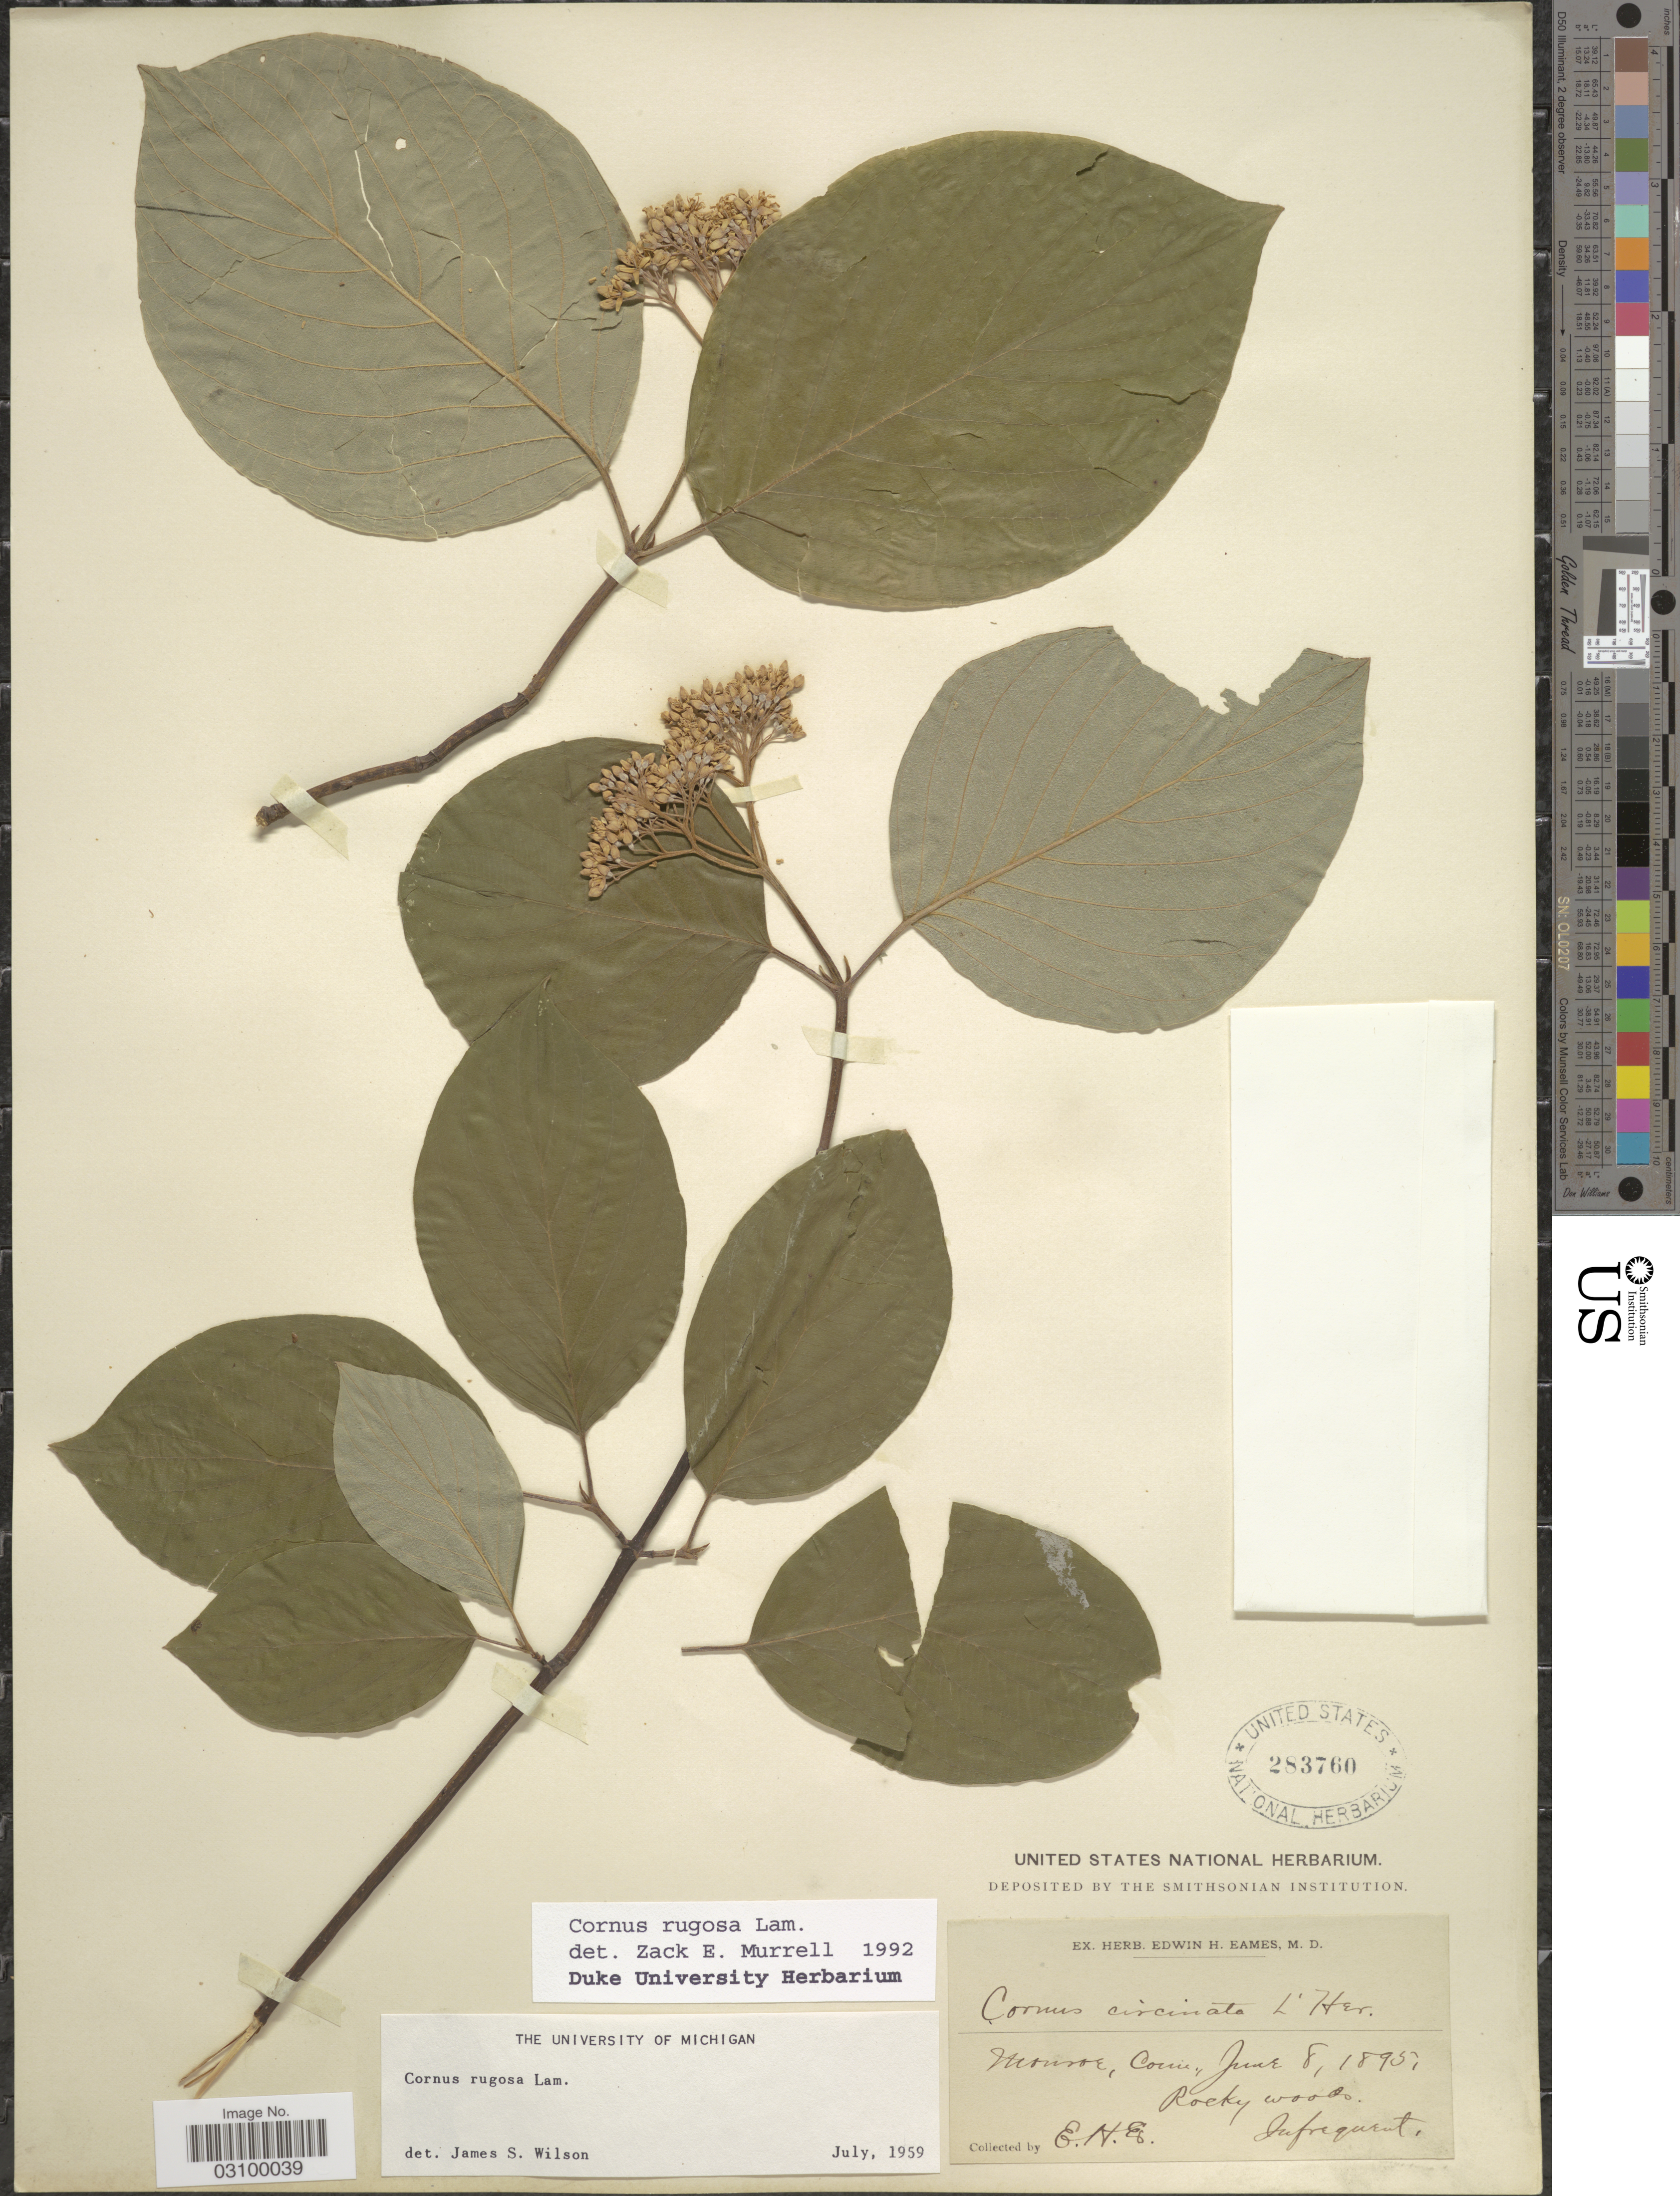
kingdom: Plantae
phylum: Tracheophyta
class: Magnoliopsida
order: Cornales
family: Cornaceae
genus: Cornus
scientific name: Cornus rugosa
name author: Lam.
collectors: E. H. Eames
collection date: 1895-06-08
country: United States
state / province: Connecticut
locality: Monroe.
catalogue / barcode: US 283760